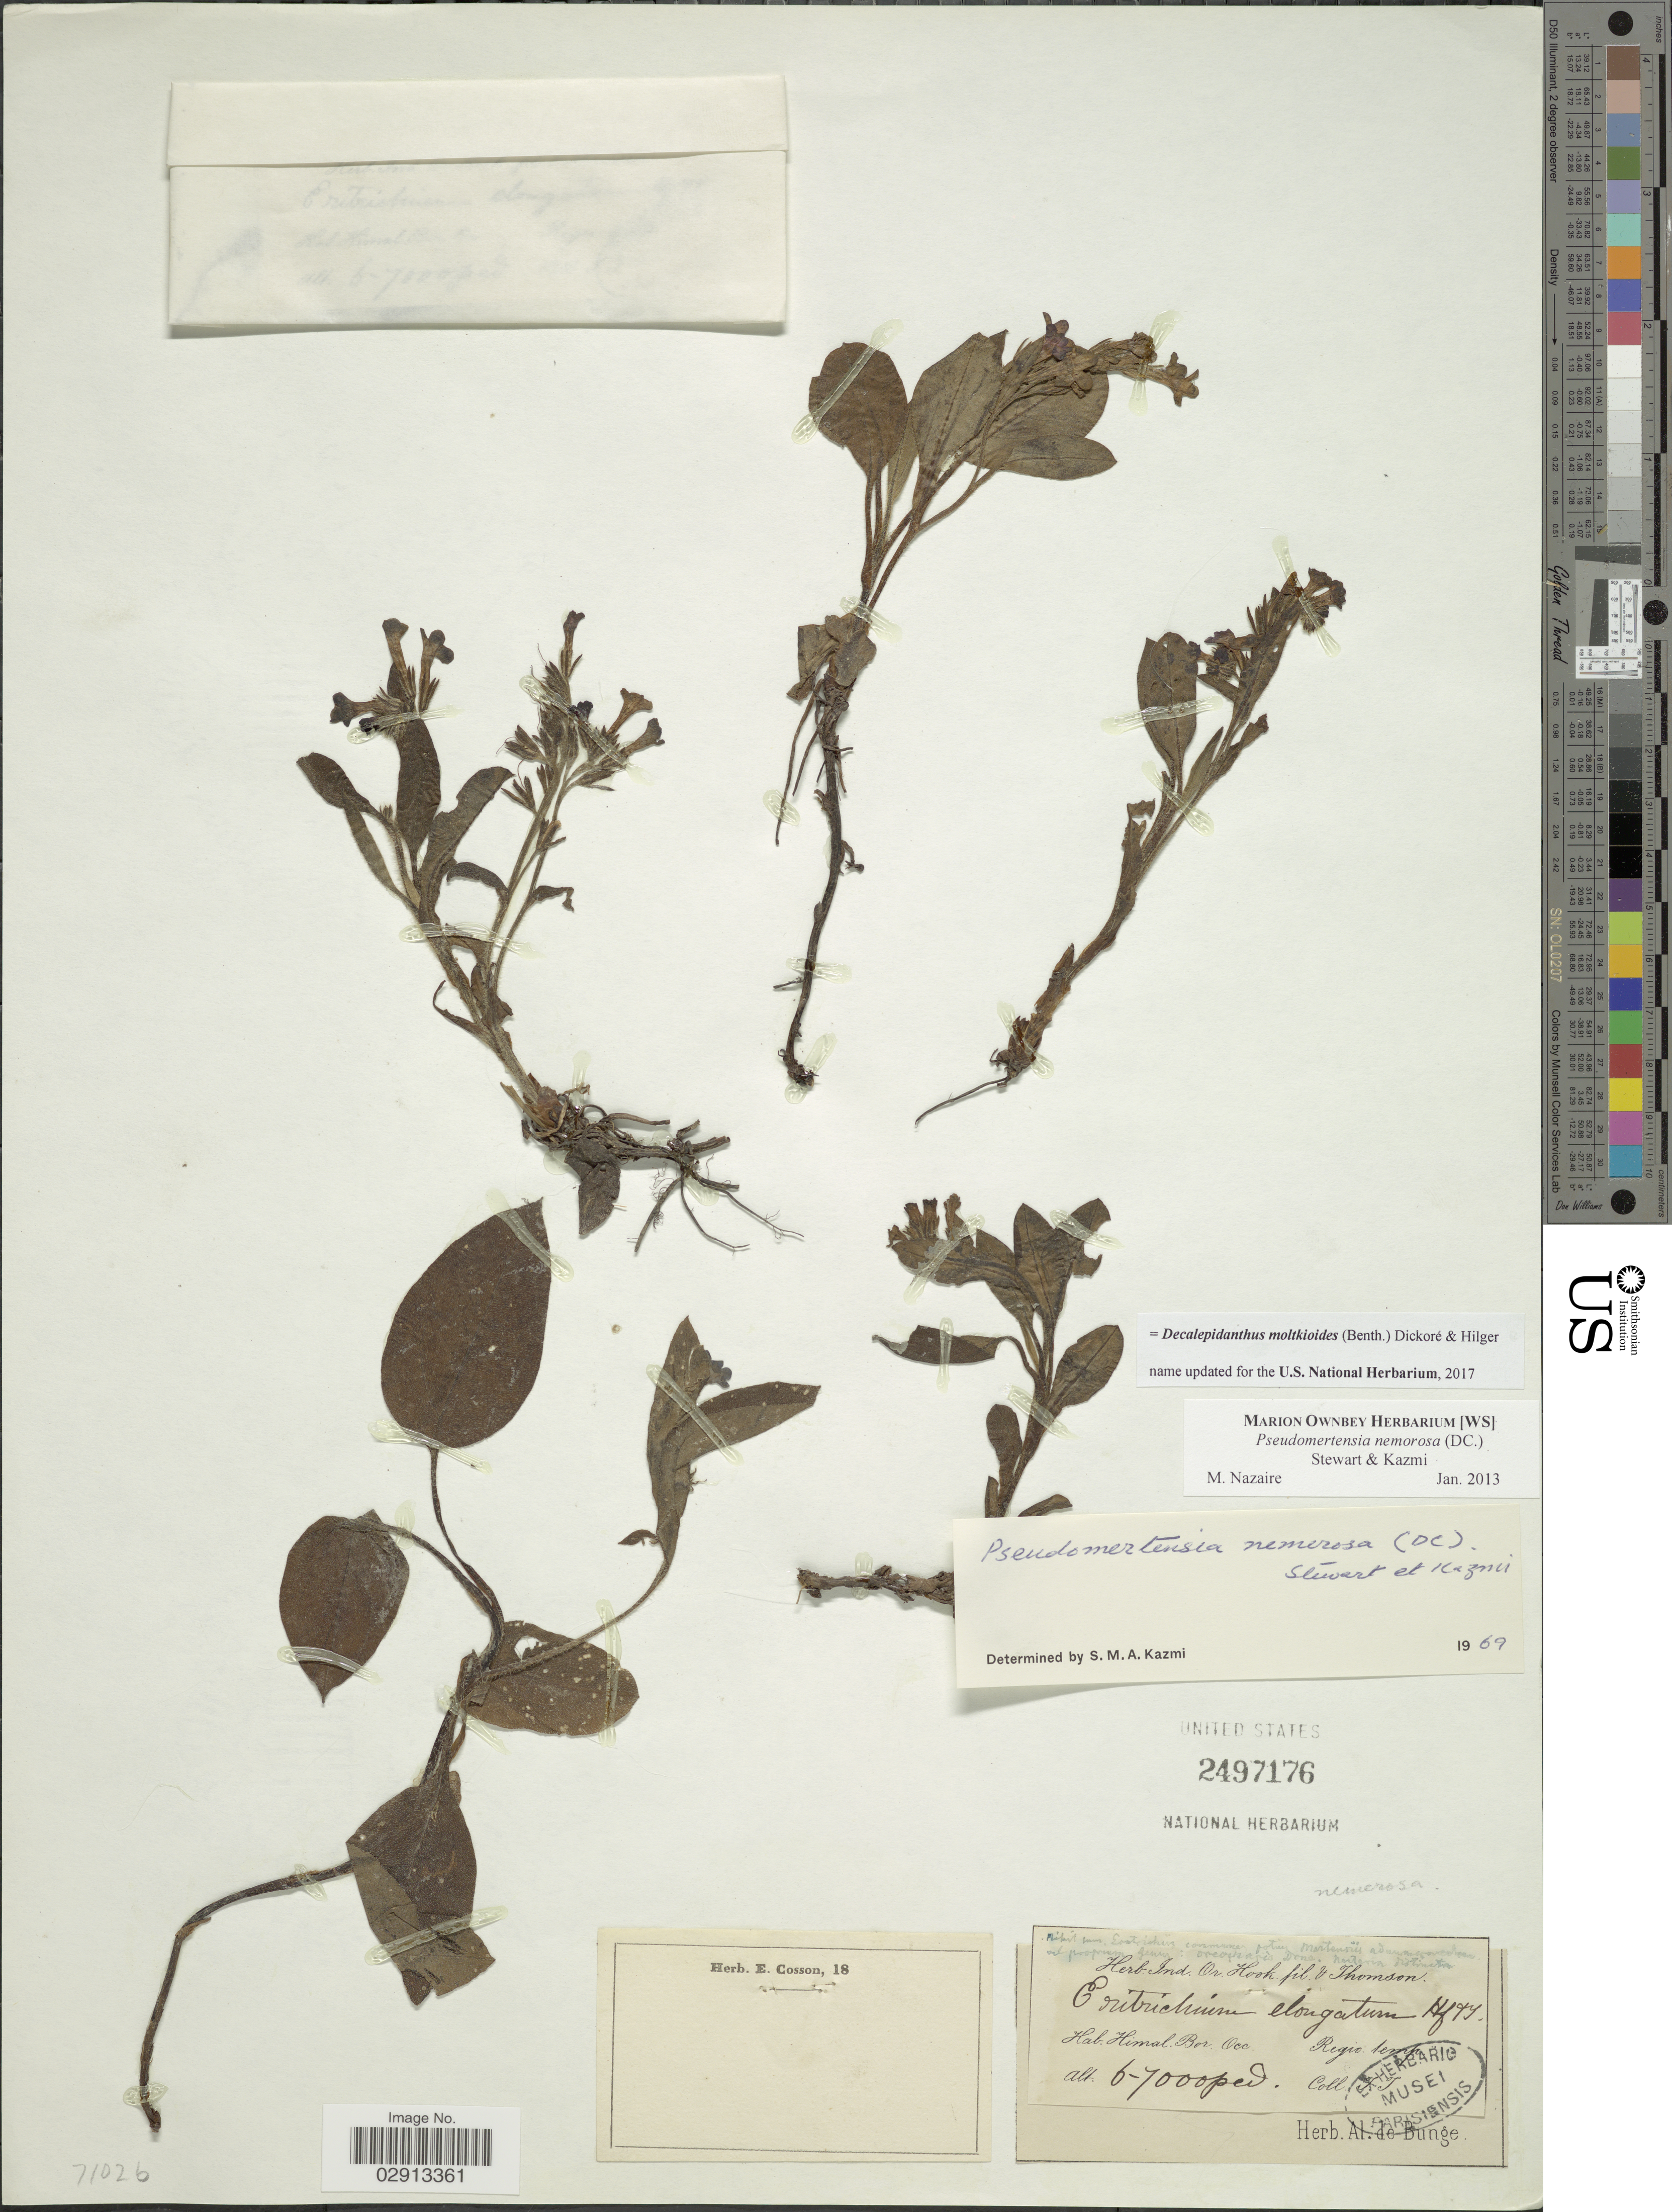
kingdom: Plantae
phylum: Tracheophyta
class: Magnoliopsida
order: Boraginales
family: Boraginaceae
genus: Decalepidanthus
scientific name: Decalepidanthus moltkioides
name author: (Royle ex Benth.) Dickoré & Hilger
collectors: T. Thomson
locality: Himal Bor. Occ.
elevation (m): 1829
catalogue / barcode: US 2497176